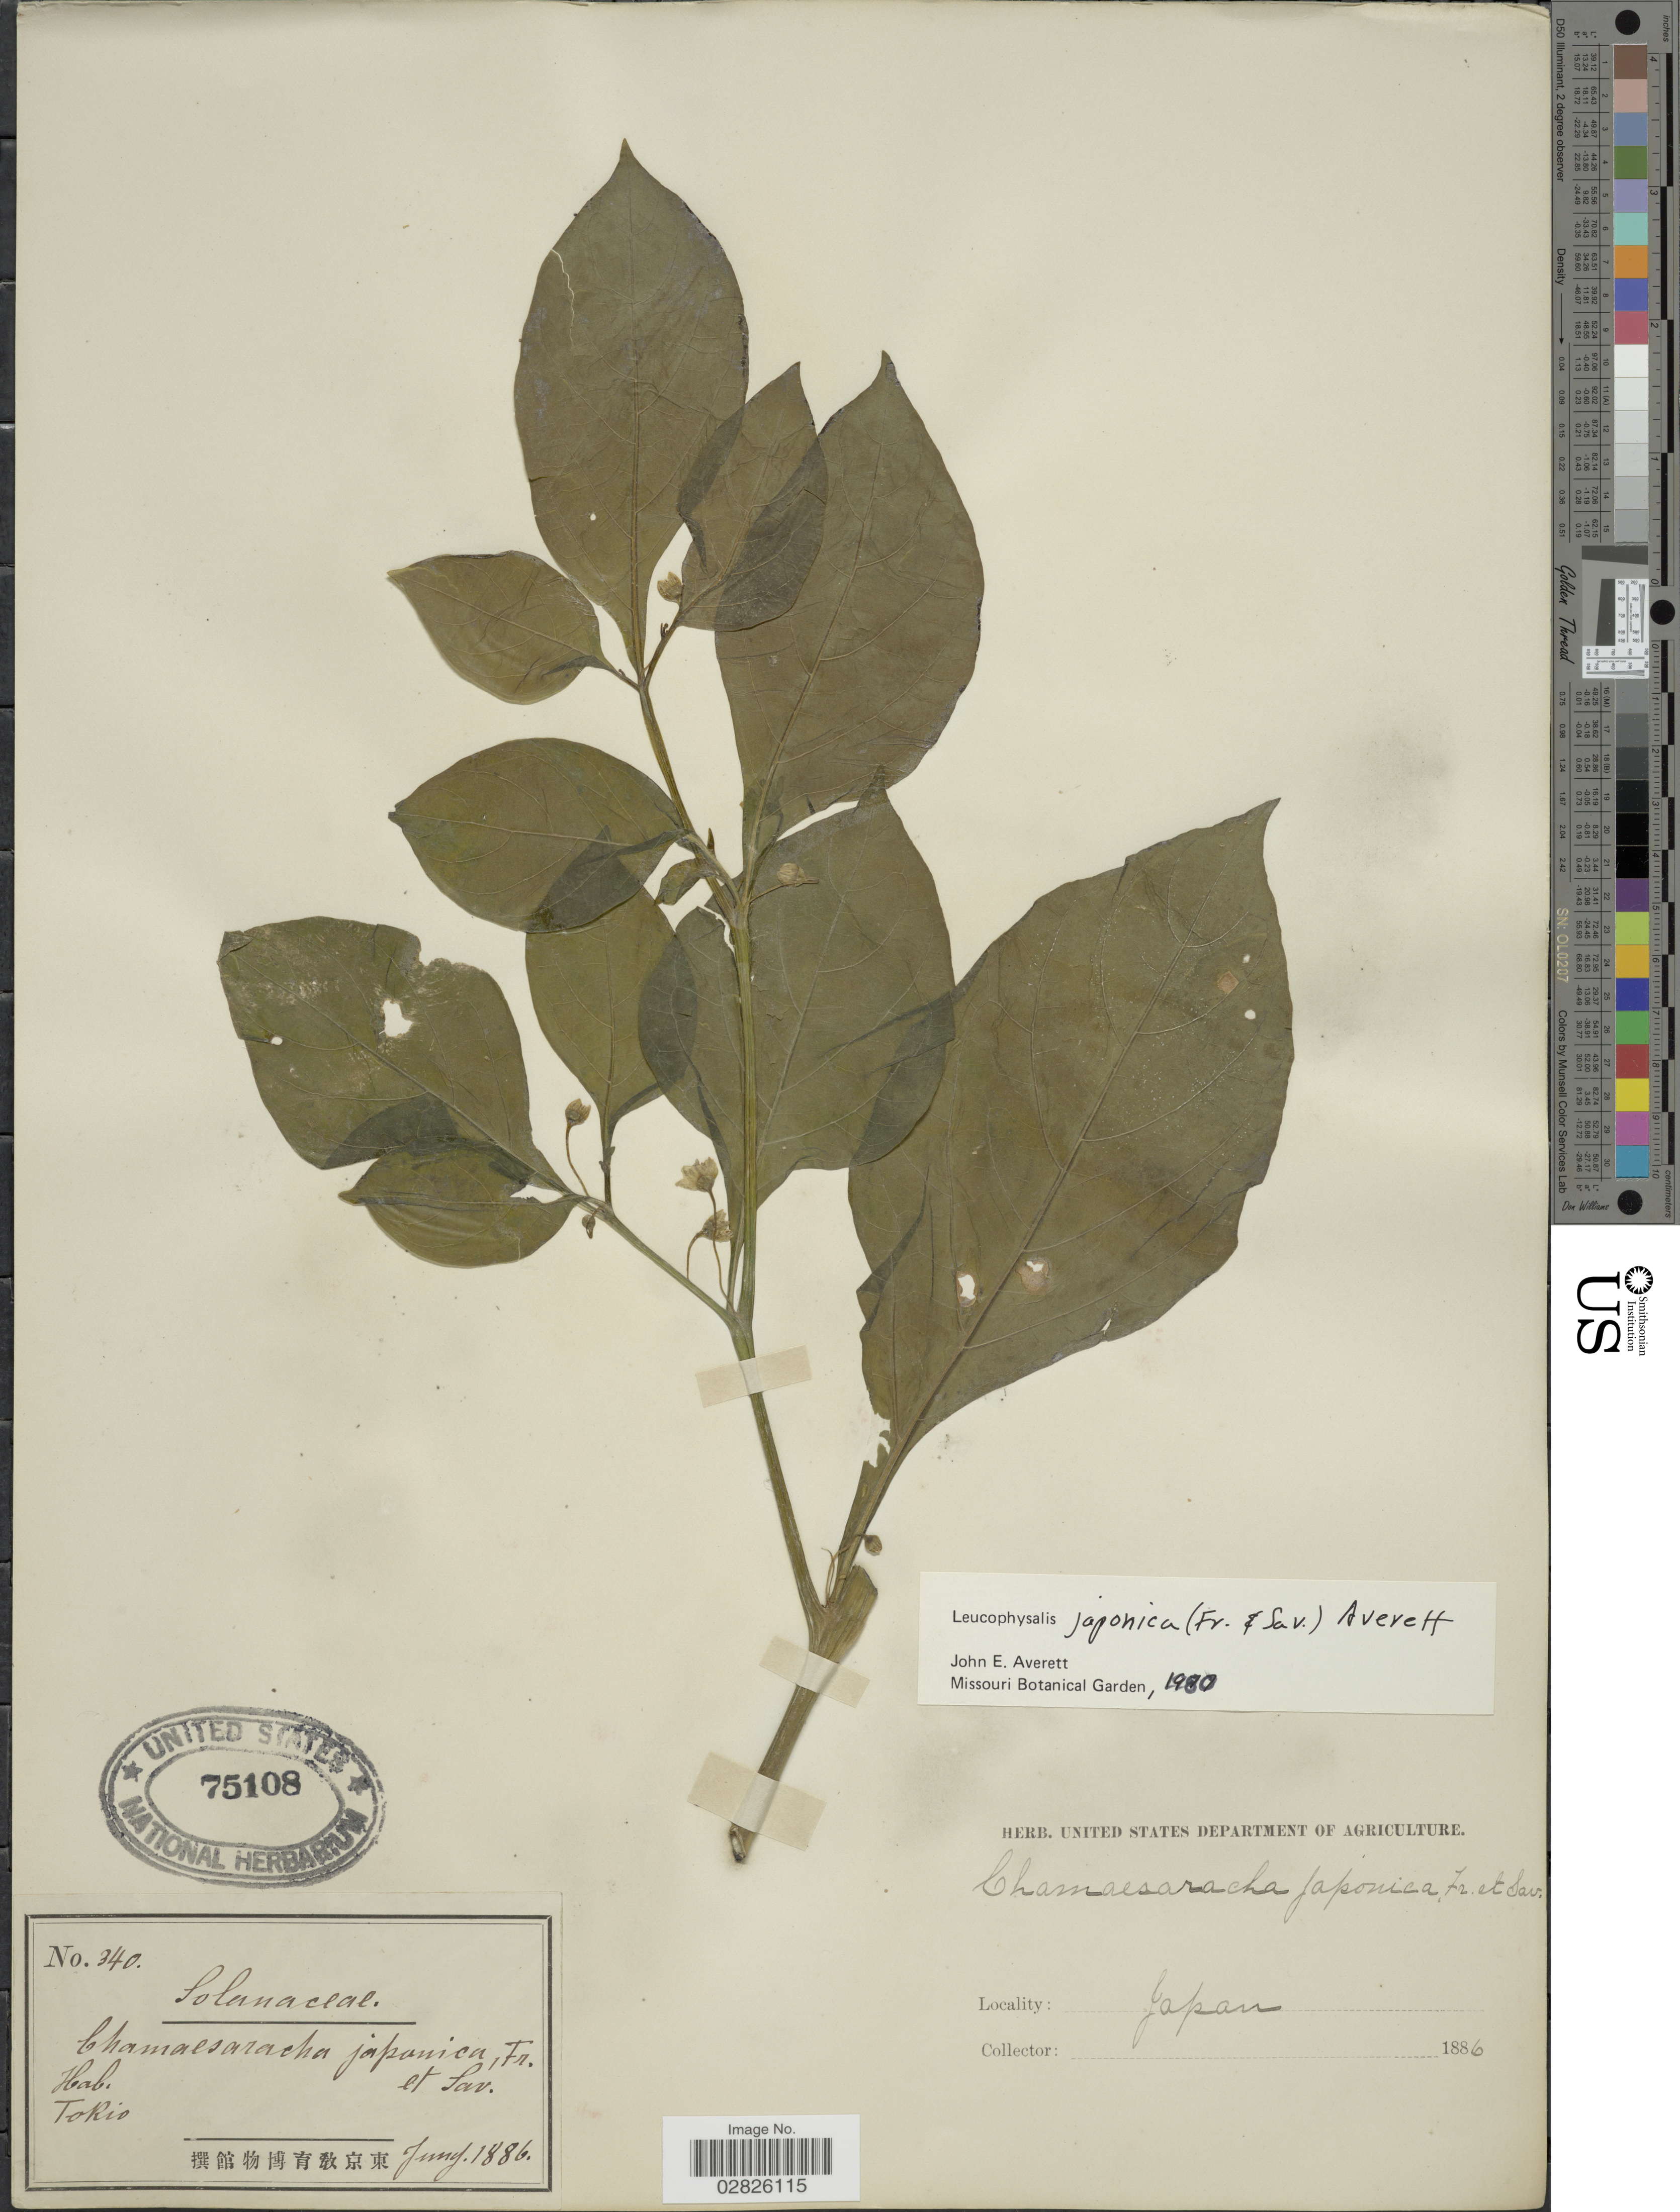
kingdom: Plantae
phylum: Tracheophyta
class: Magnoliopsida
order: Solanales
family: Solanaceae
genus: Leucophysalis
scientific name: Leucophysalis japonica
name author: (Franch. & Sav.) Averett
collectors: ex herb. U. S. Department of Agriculture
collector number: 340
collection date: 1886-06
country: Japan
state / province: Tokyo, Federal City of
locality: Tokio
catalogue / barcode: US 75108